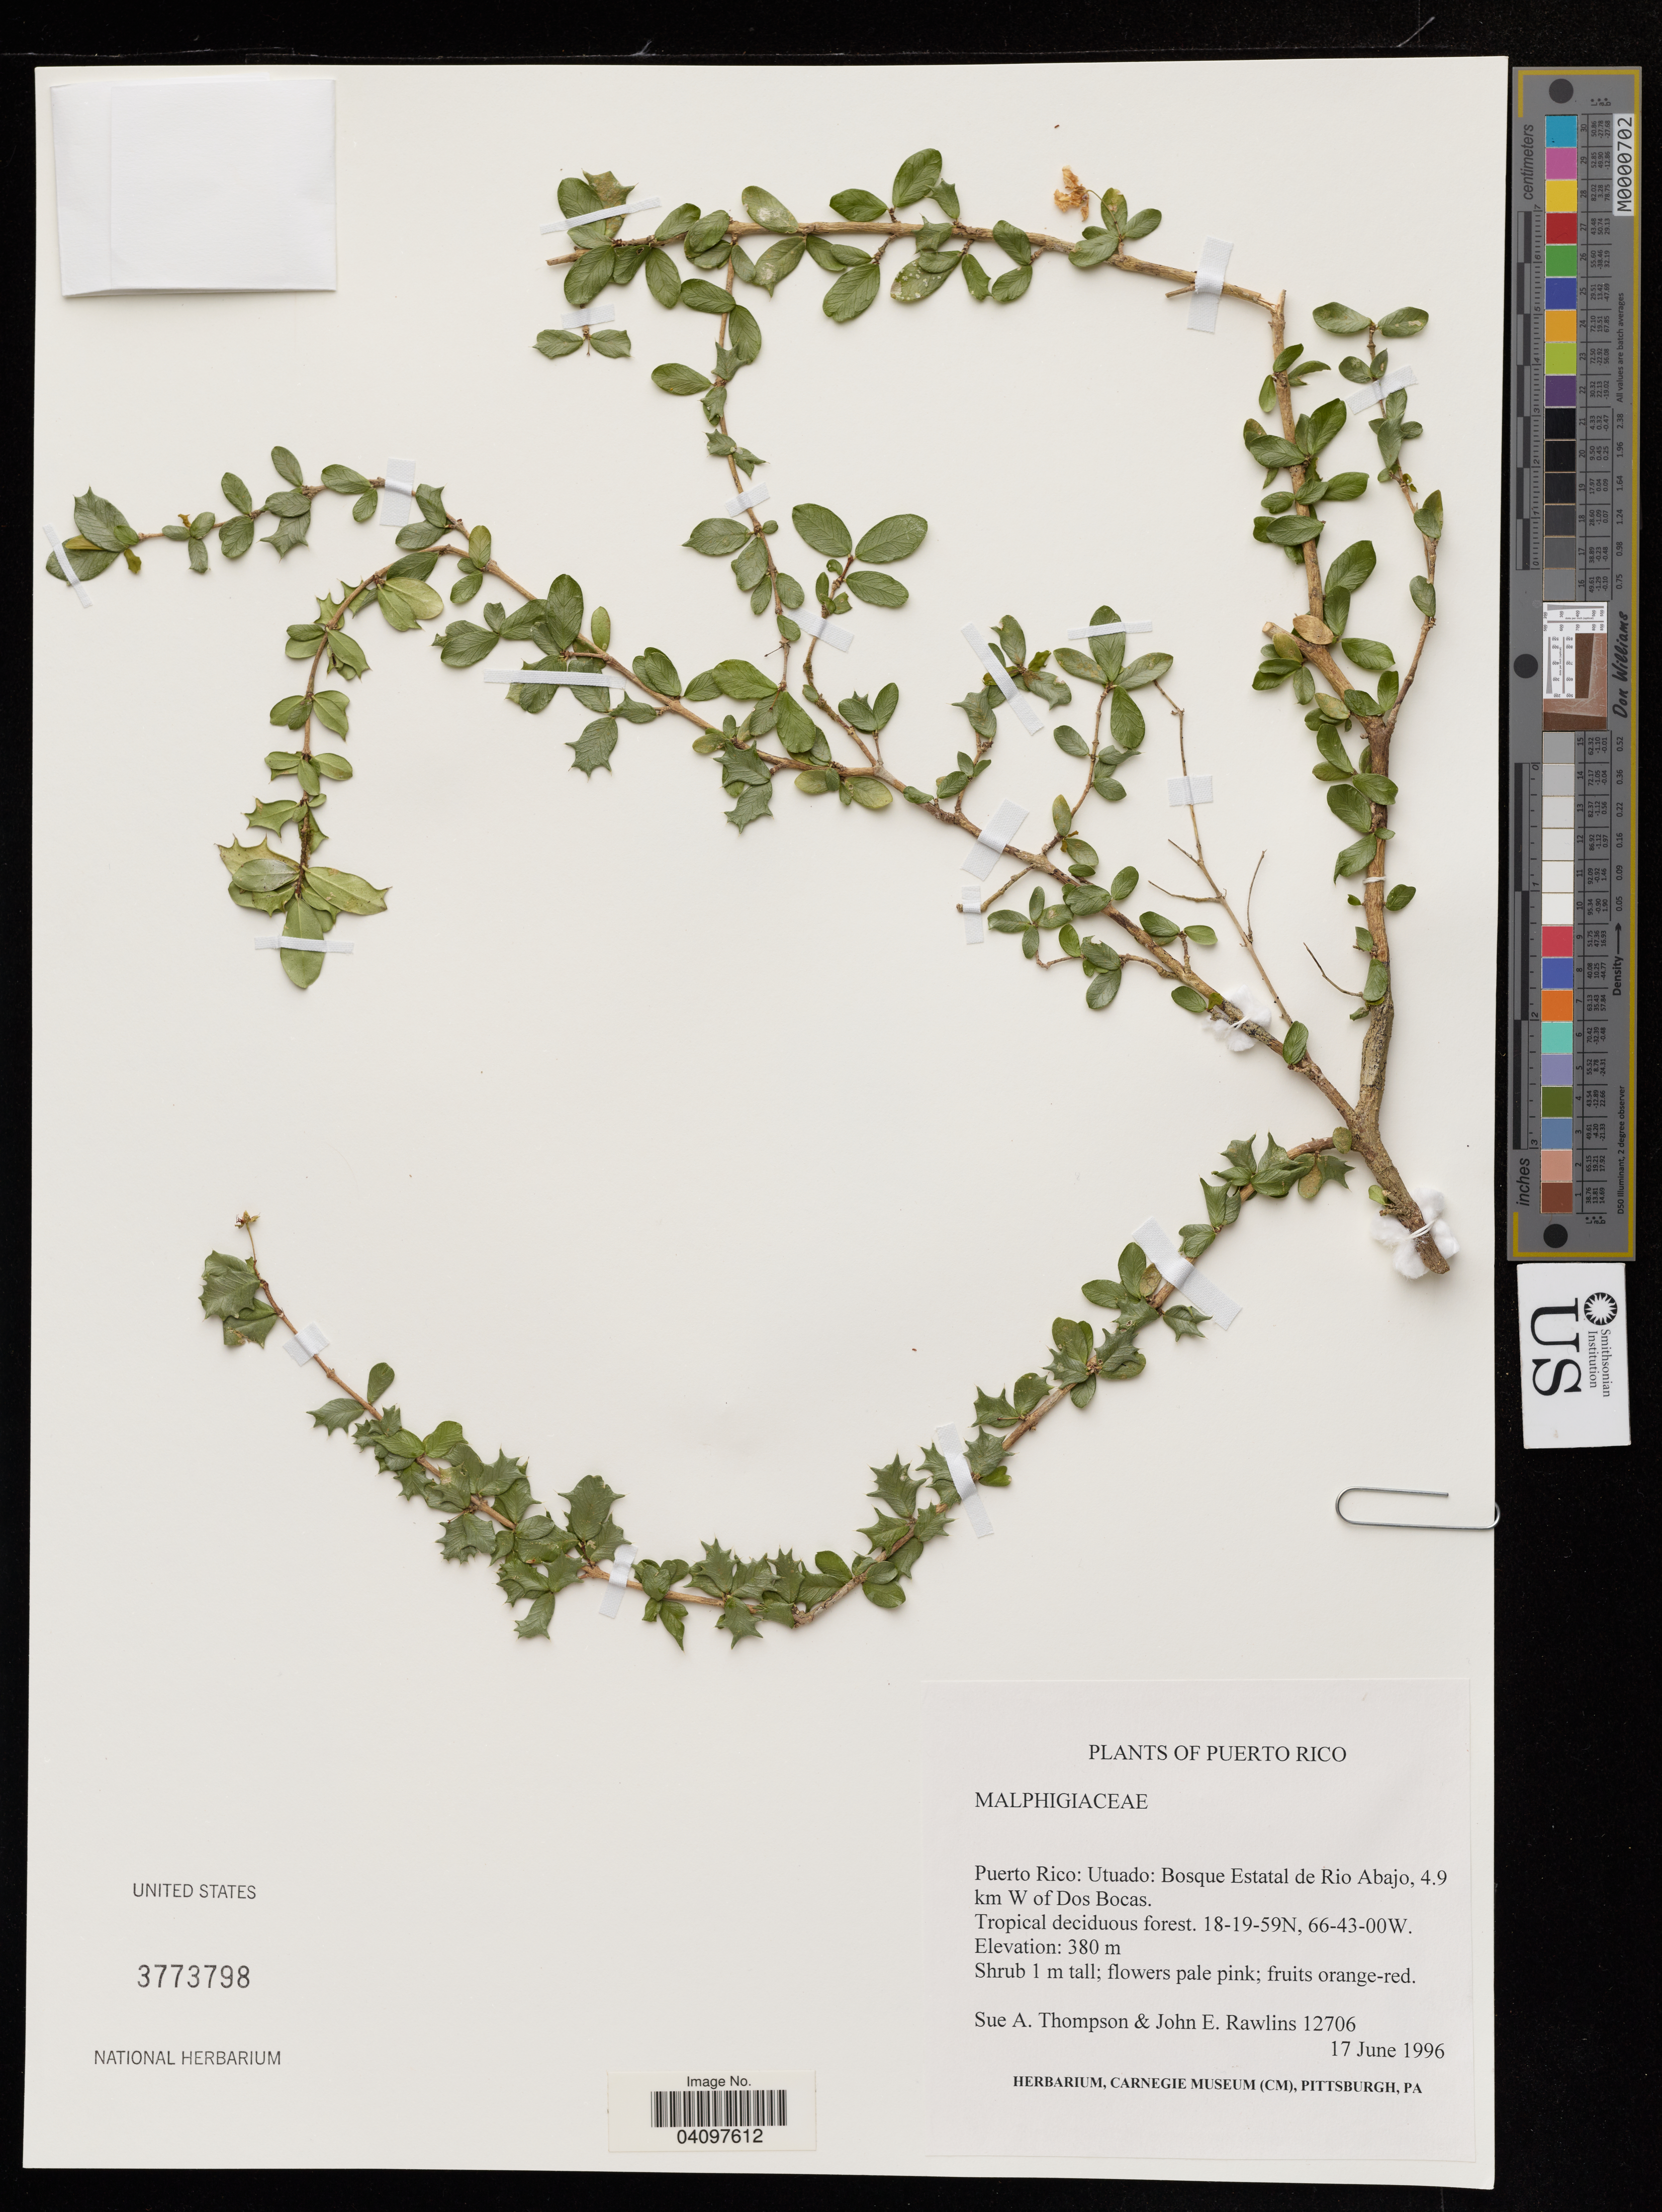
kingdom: Plantae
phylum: Tracheophyta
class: Magnoliopsida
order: Malpighiales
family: Malpighiaceae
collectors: S. A. Thompson & J. Rawlins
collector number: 12706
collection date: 1996-06-17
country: Puerto Rico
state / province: Utuado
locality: Puerto Rico: Utuado: Bosque Estatal de Rio Abajo, 4.9 km W of Dos Bocas.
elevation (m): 380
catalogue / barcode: US 3773798